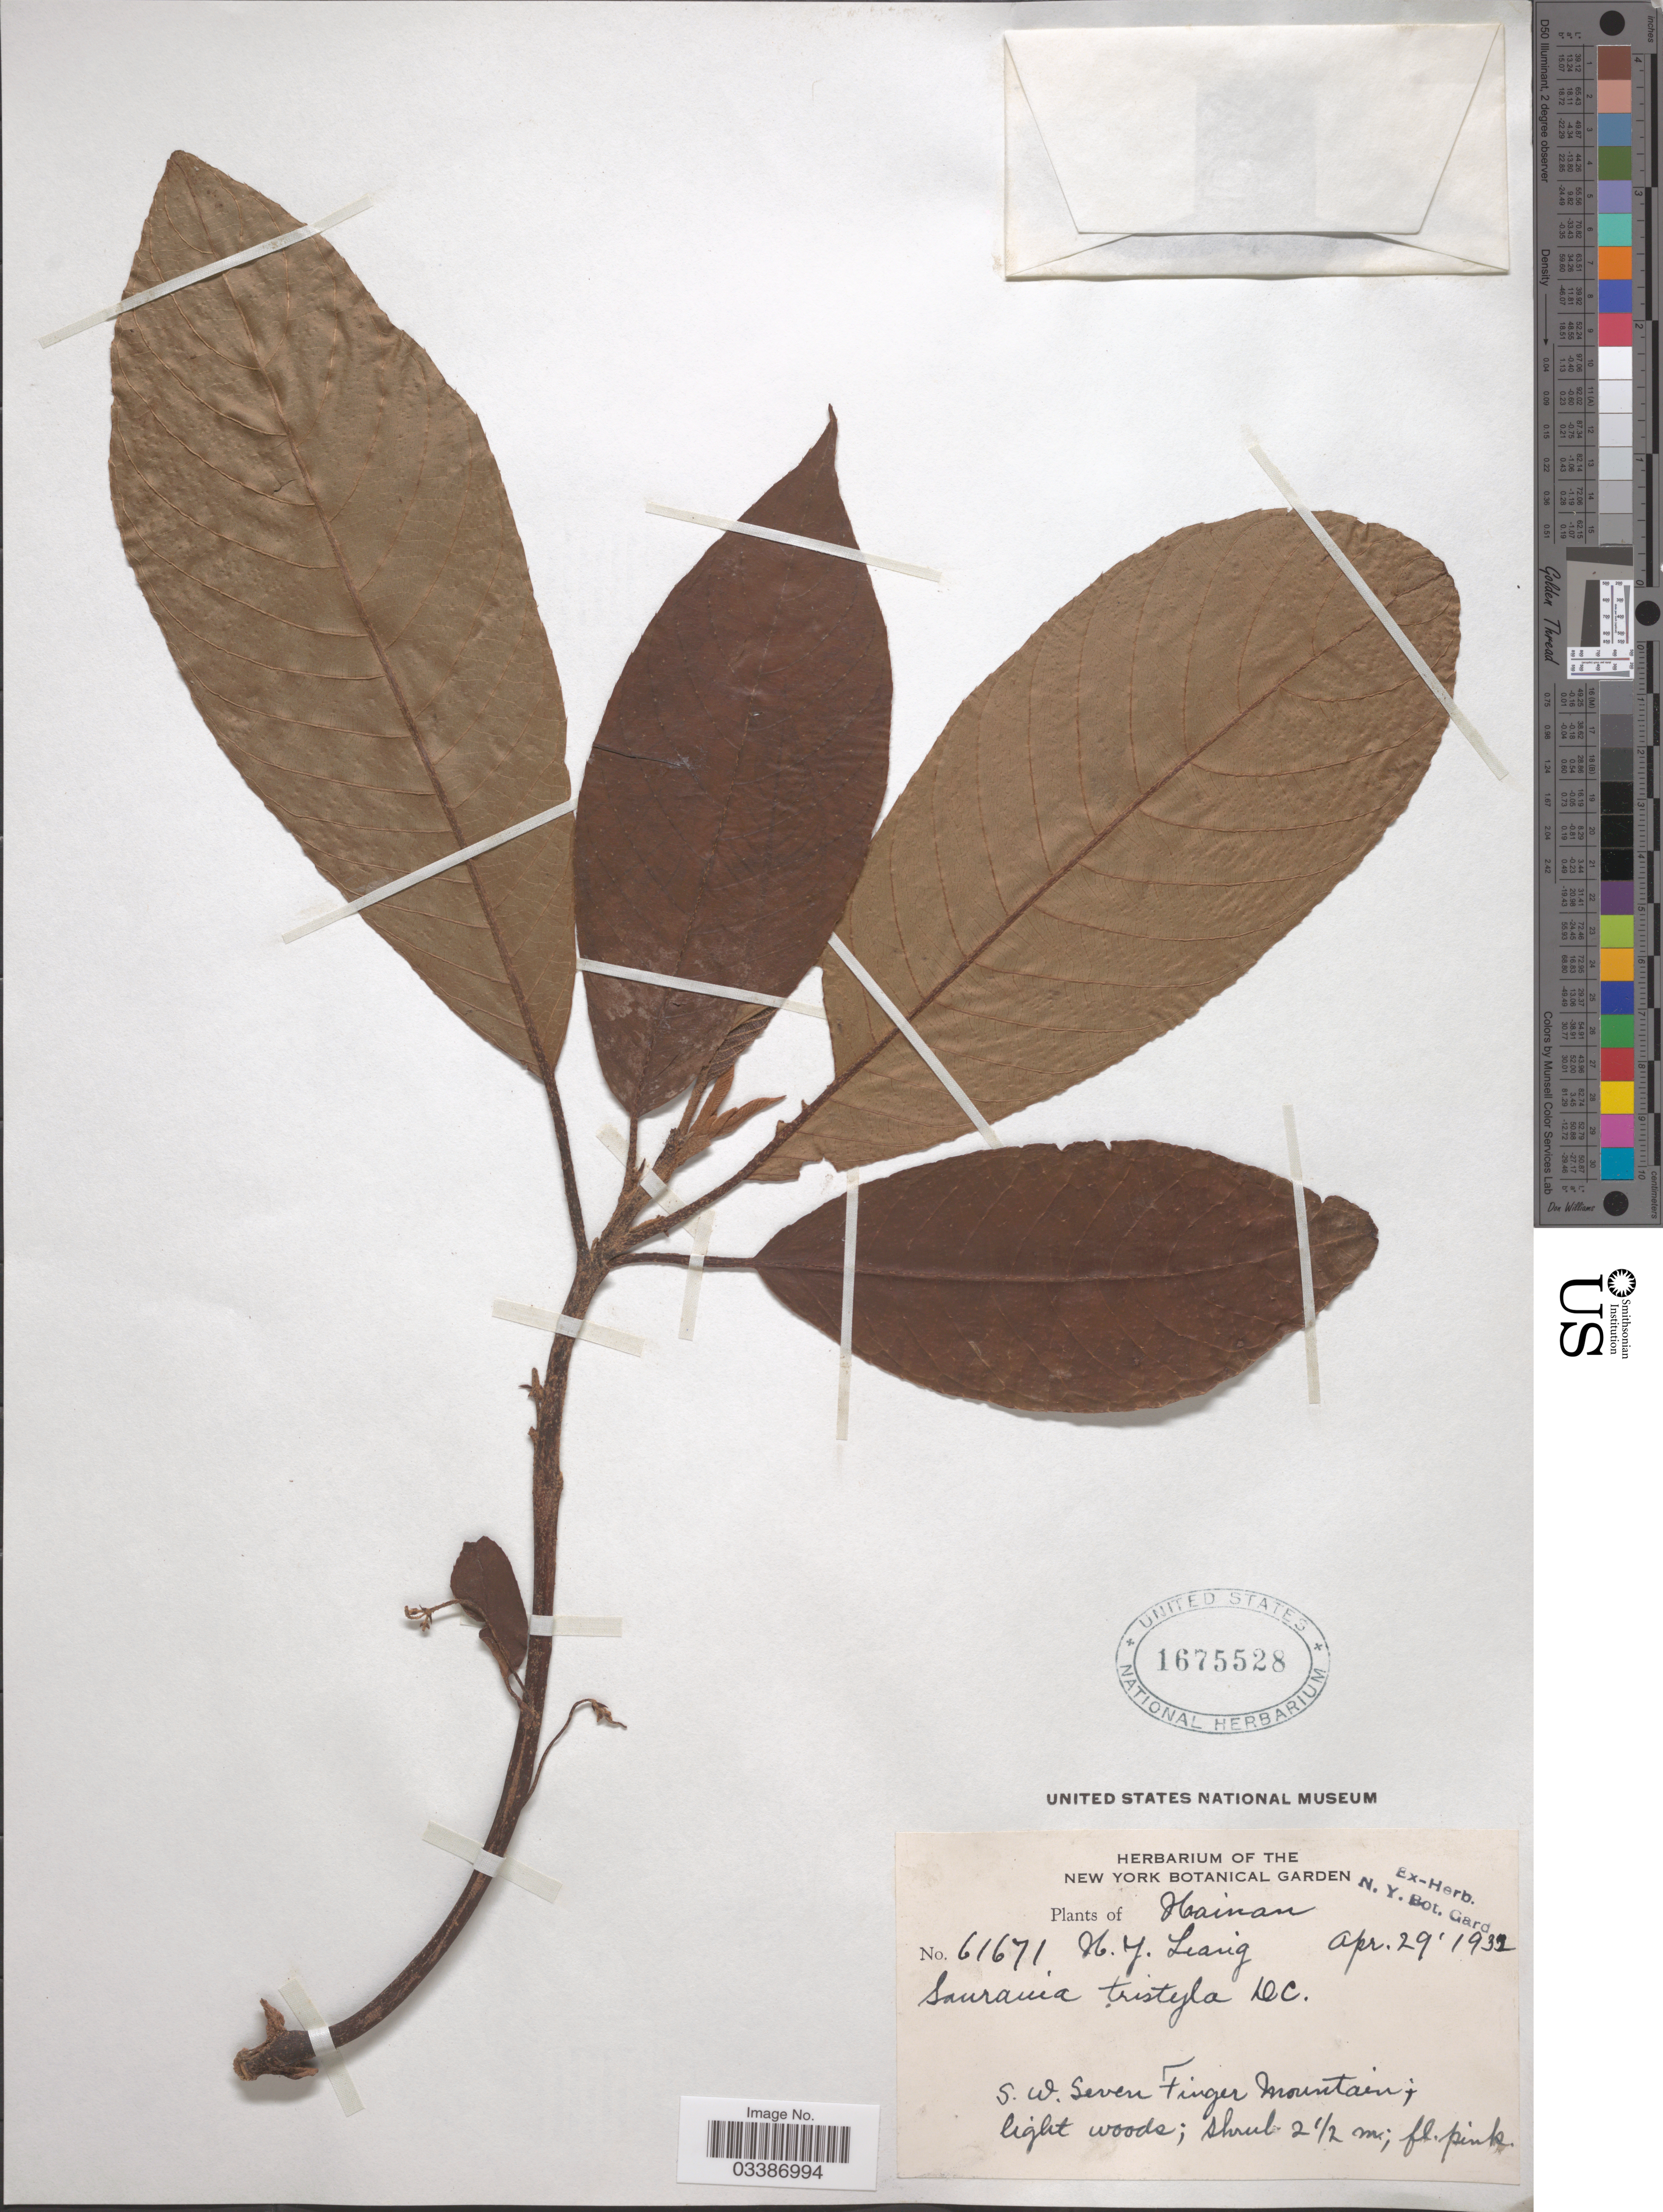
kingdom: Plantae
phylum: Tracheophyta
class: Magnoliopsida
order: Ericales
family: Actinidiaceae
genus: Saurauia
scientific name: Saurauia tristyla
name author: DC.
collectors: H. Y. Liang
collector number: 61671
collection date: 1932-04-29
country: China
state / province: Hainan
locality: S. W. Seven Finger Mountain.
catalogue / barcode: US 1675528